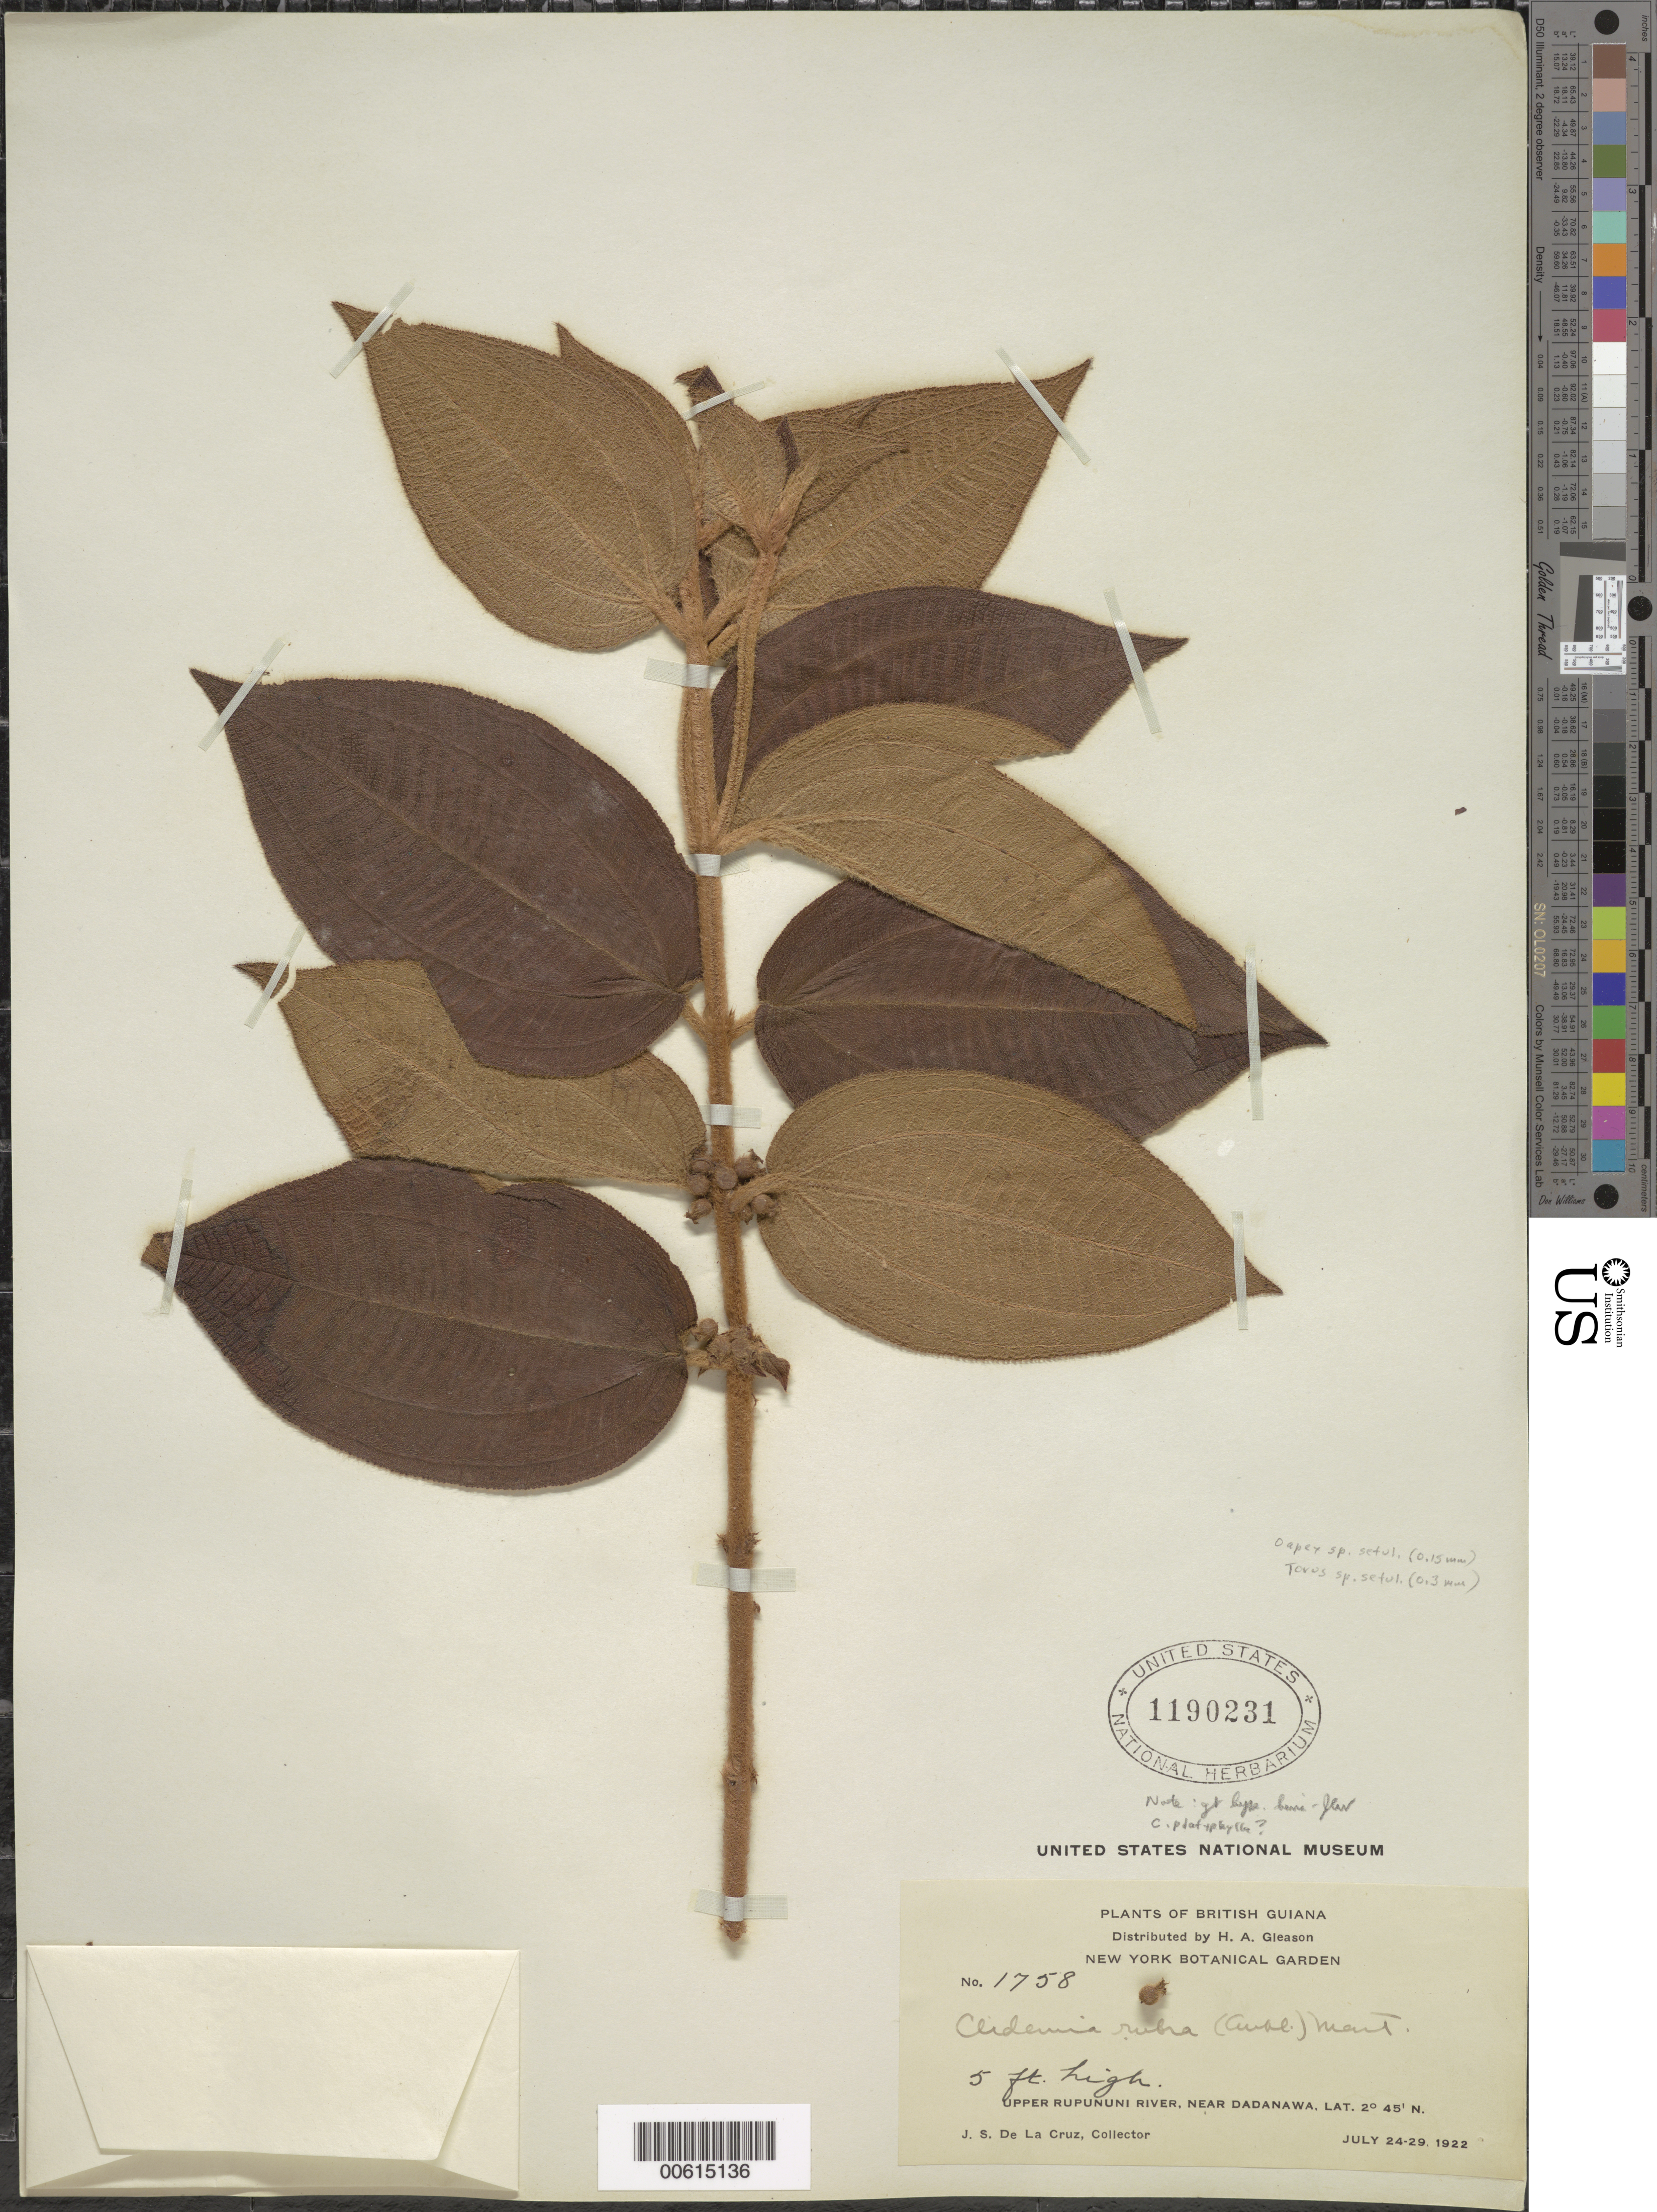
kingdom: Plantae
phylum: Tracheophyta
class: Magnoliopsida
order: Myrtales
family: Melastomataceae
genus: Clidemia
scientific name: Clidemia rubra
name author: (Aubl.) Mart.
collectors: J. S. de la Cruz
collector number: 1758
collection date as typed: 24-Jul-22 to 29-Jul-22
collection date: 1922-07-24/1922-07-29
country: Guyana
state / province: U. Takutu-U. Essequibo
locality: Dadanawa, near, upper Rupununi R.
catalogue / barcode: US 1190231